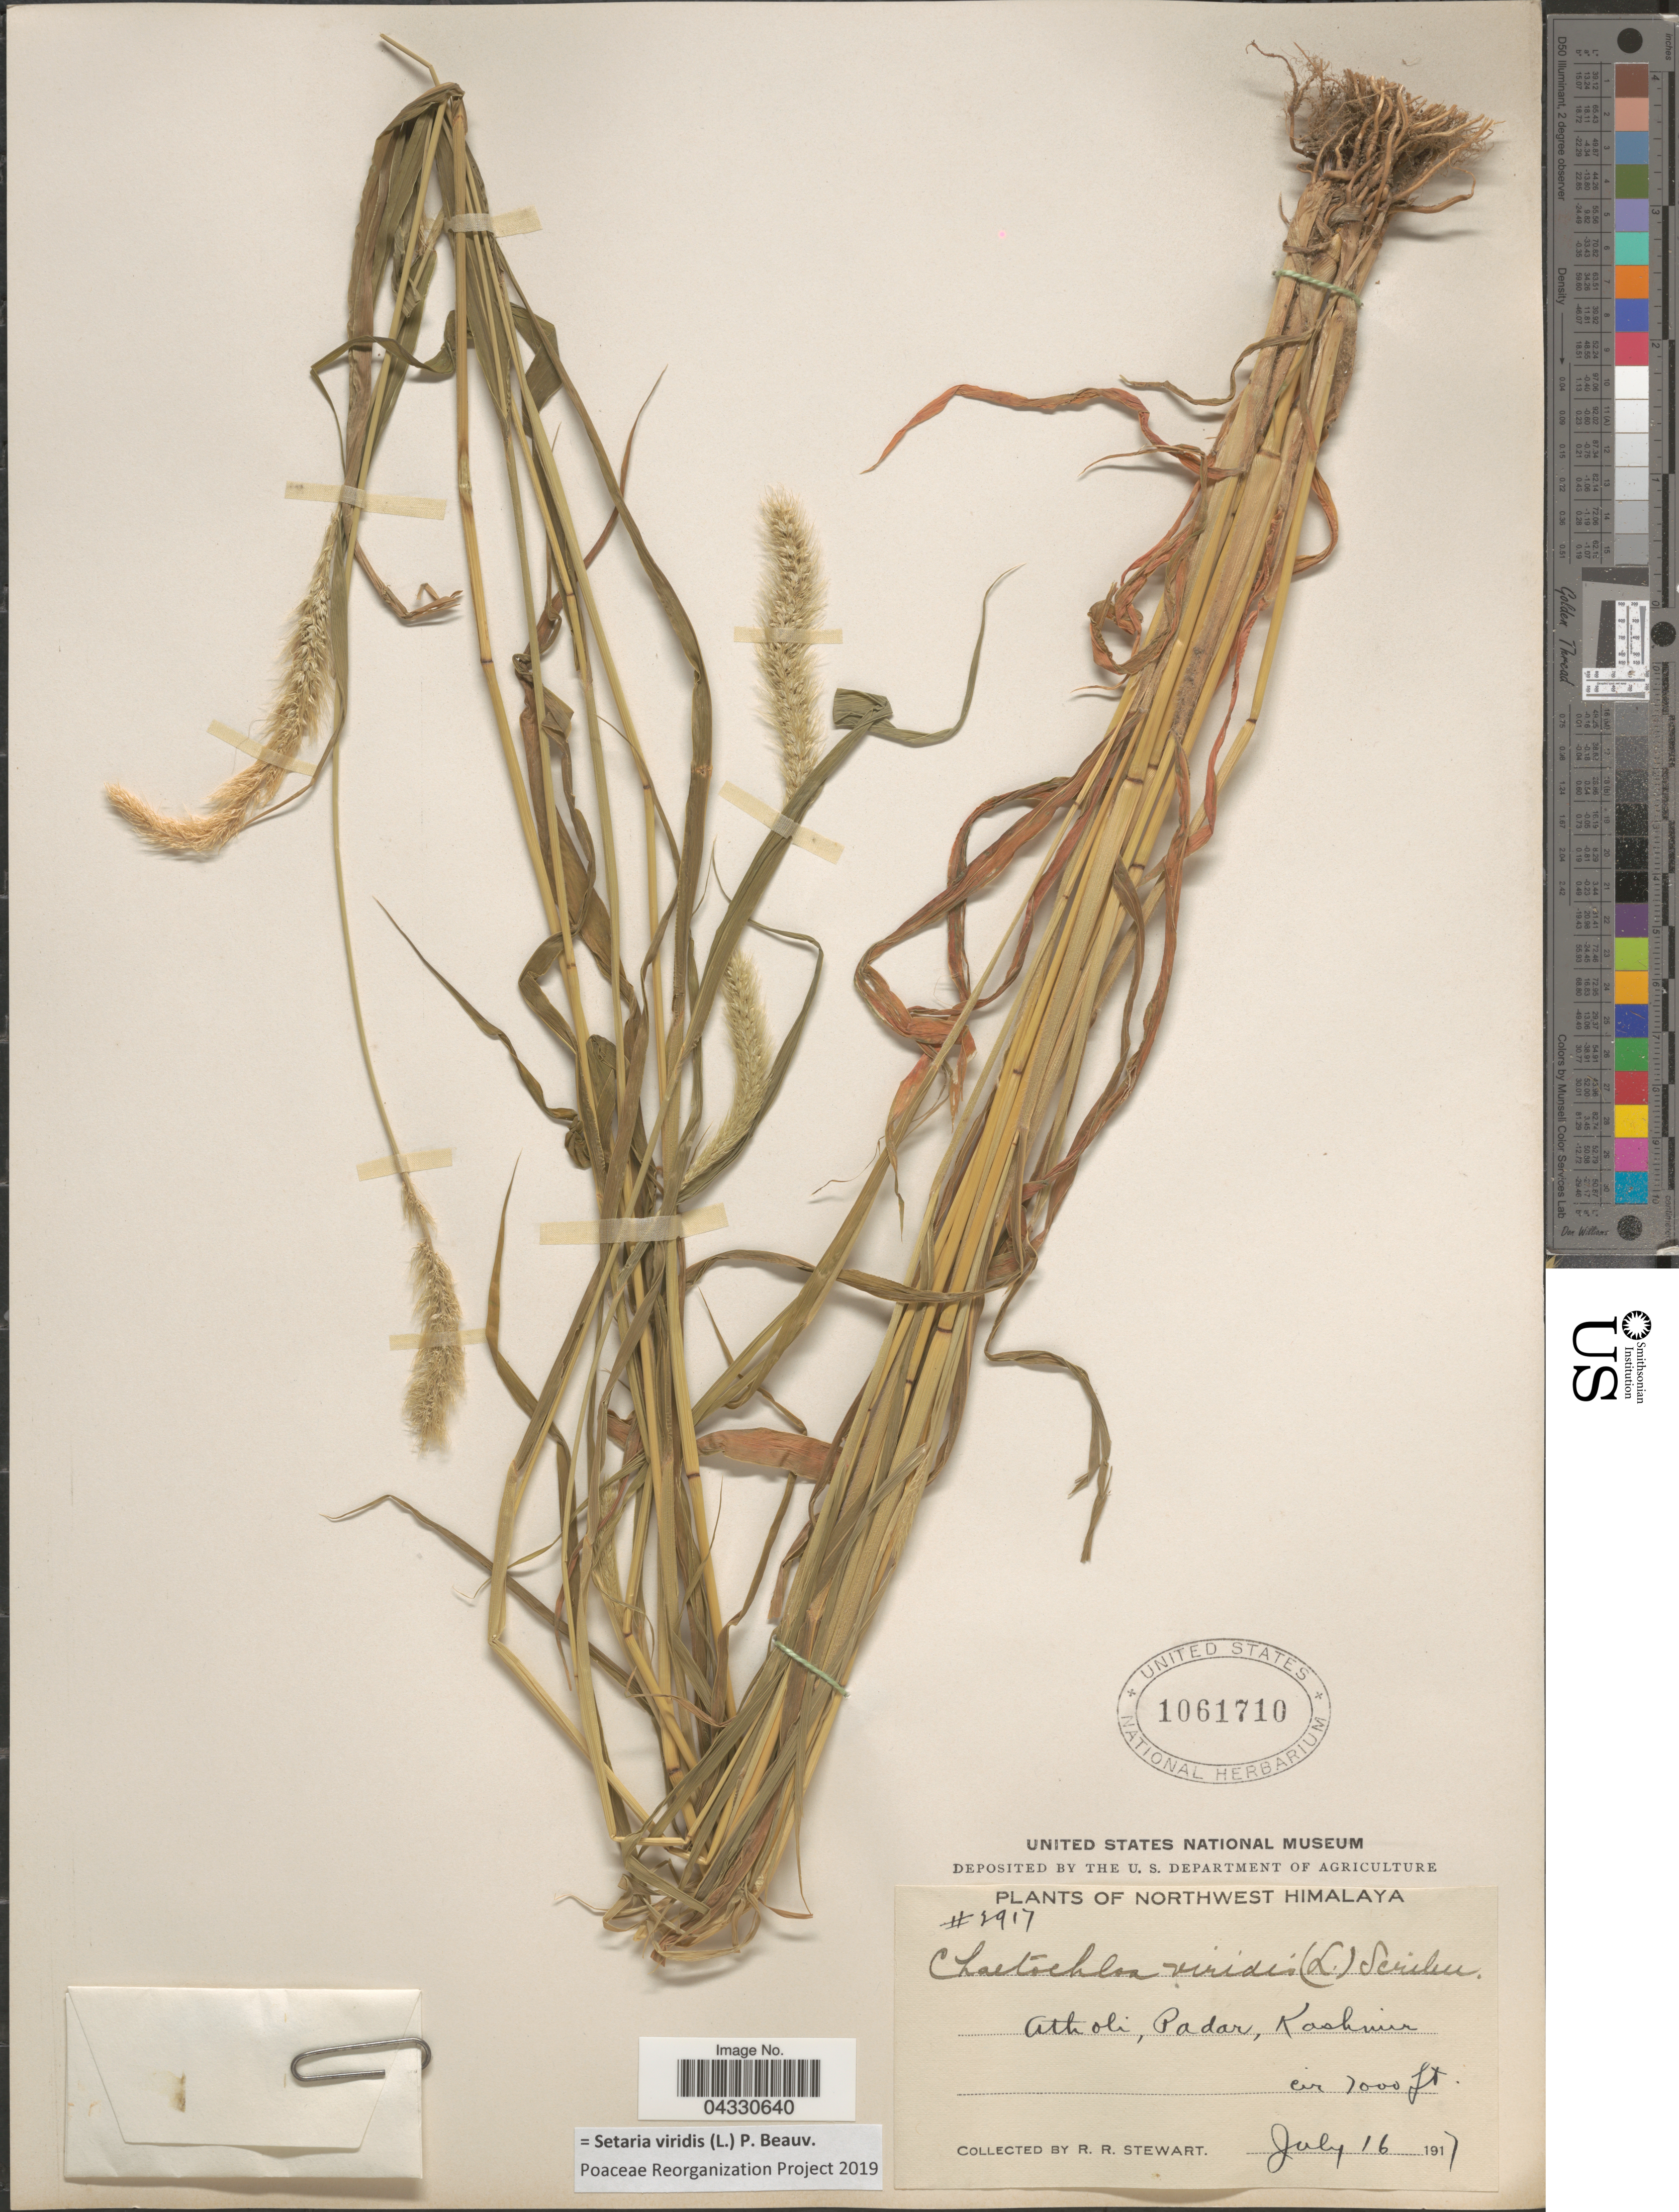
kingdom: Plantae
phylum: Tracheophyta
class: Liliopsida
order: Poales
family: Poaceae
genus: Setaria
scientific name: Setaria viridis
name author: (L.) P. Beauv.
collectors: R. Stewart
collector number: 2917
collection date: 1917-07-16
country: India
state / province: Jammu and Kashmir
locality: Northwest Himalaya. Atholi, Padar, Kashmir.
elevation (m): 2134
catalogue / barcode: US 1061710